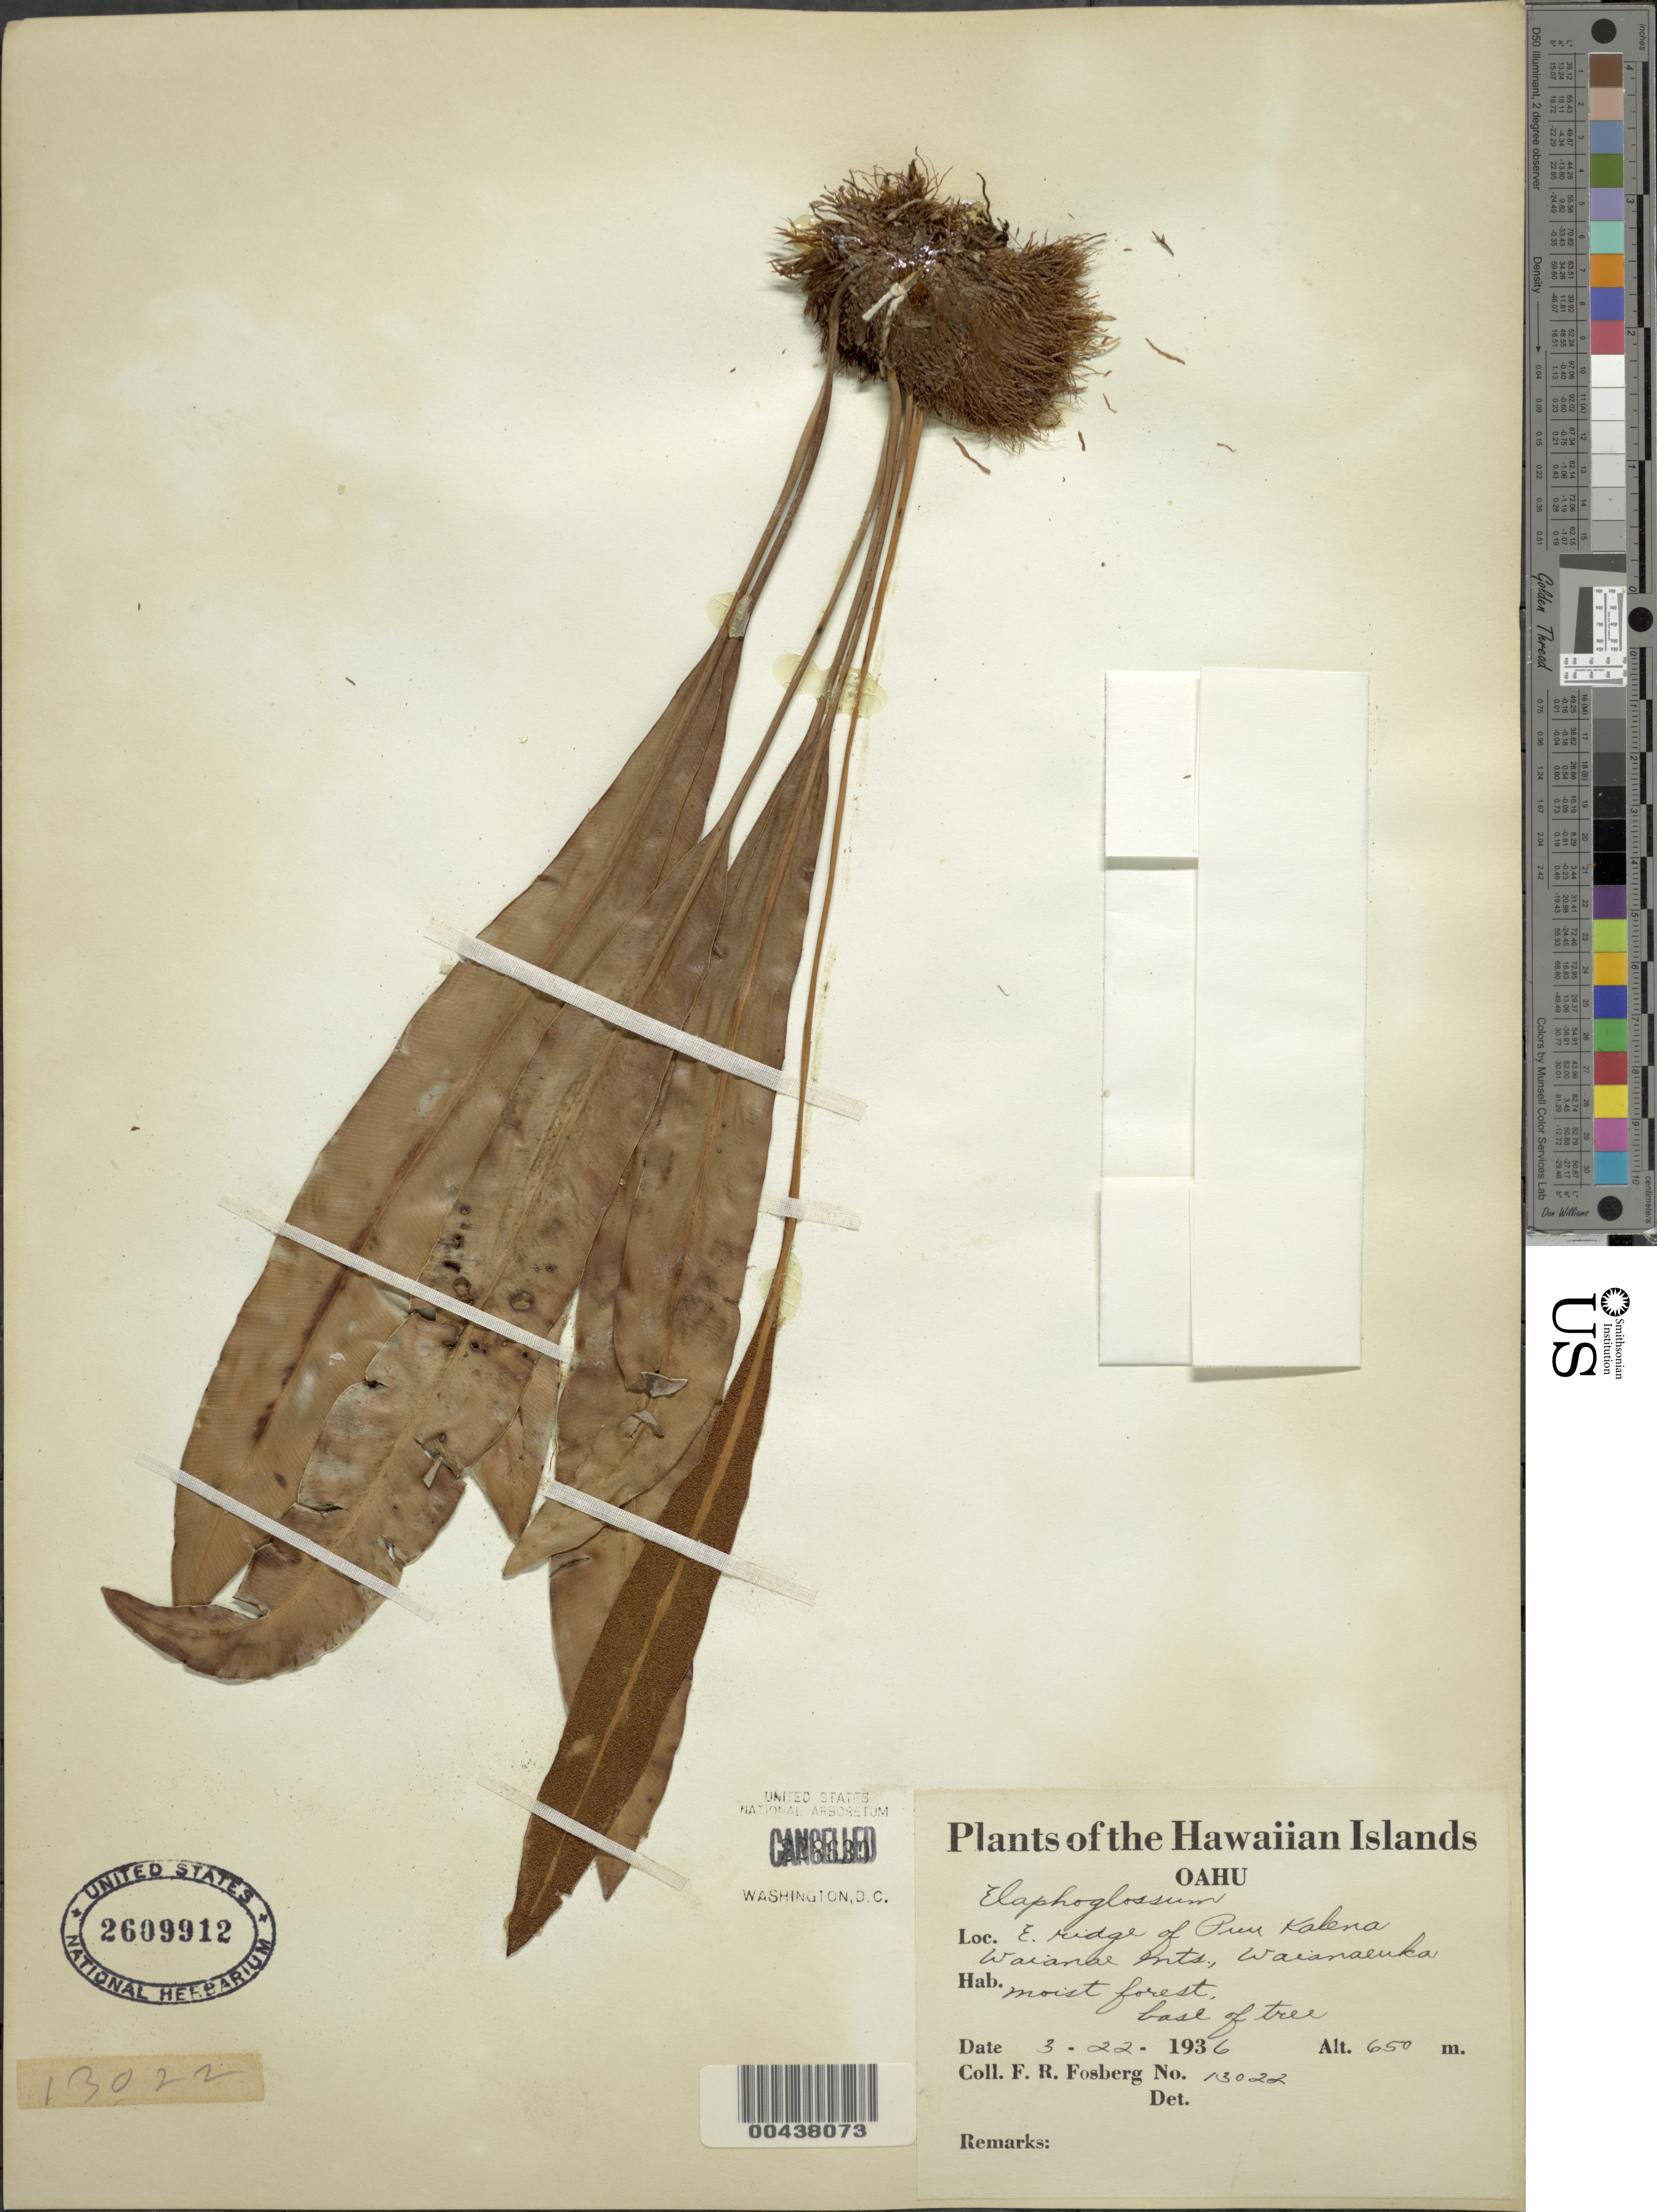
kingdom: Plantae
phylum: Tracheophyta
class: Polypodiopsida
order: Polypodiales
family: Dryopteridaceae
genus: Elaphoglossum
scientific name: Elaphoglossum aemulum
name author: (Kaulf.) Brack.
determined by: Palmer, D. D.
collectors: F. R. Fosberg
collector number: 13022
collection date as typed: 22 Mar 1936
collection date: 1936-03-22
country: United States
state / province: Hawaii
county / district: Honolulu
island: Oahu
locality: E ridge of Puu Kalena Waianae Mts., Waianaeuka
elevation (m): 650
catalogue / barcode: US 2609912